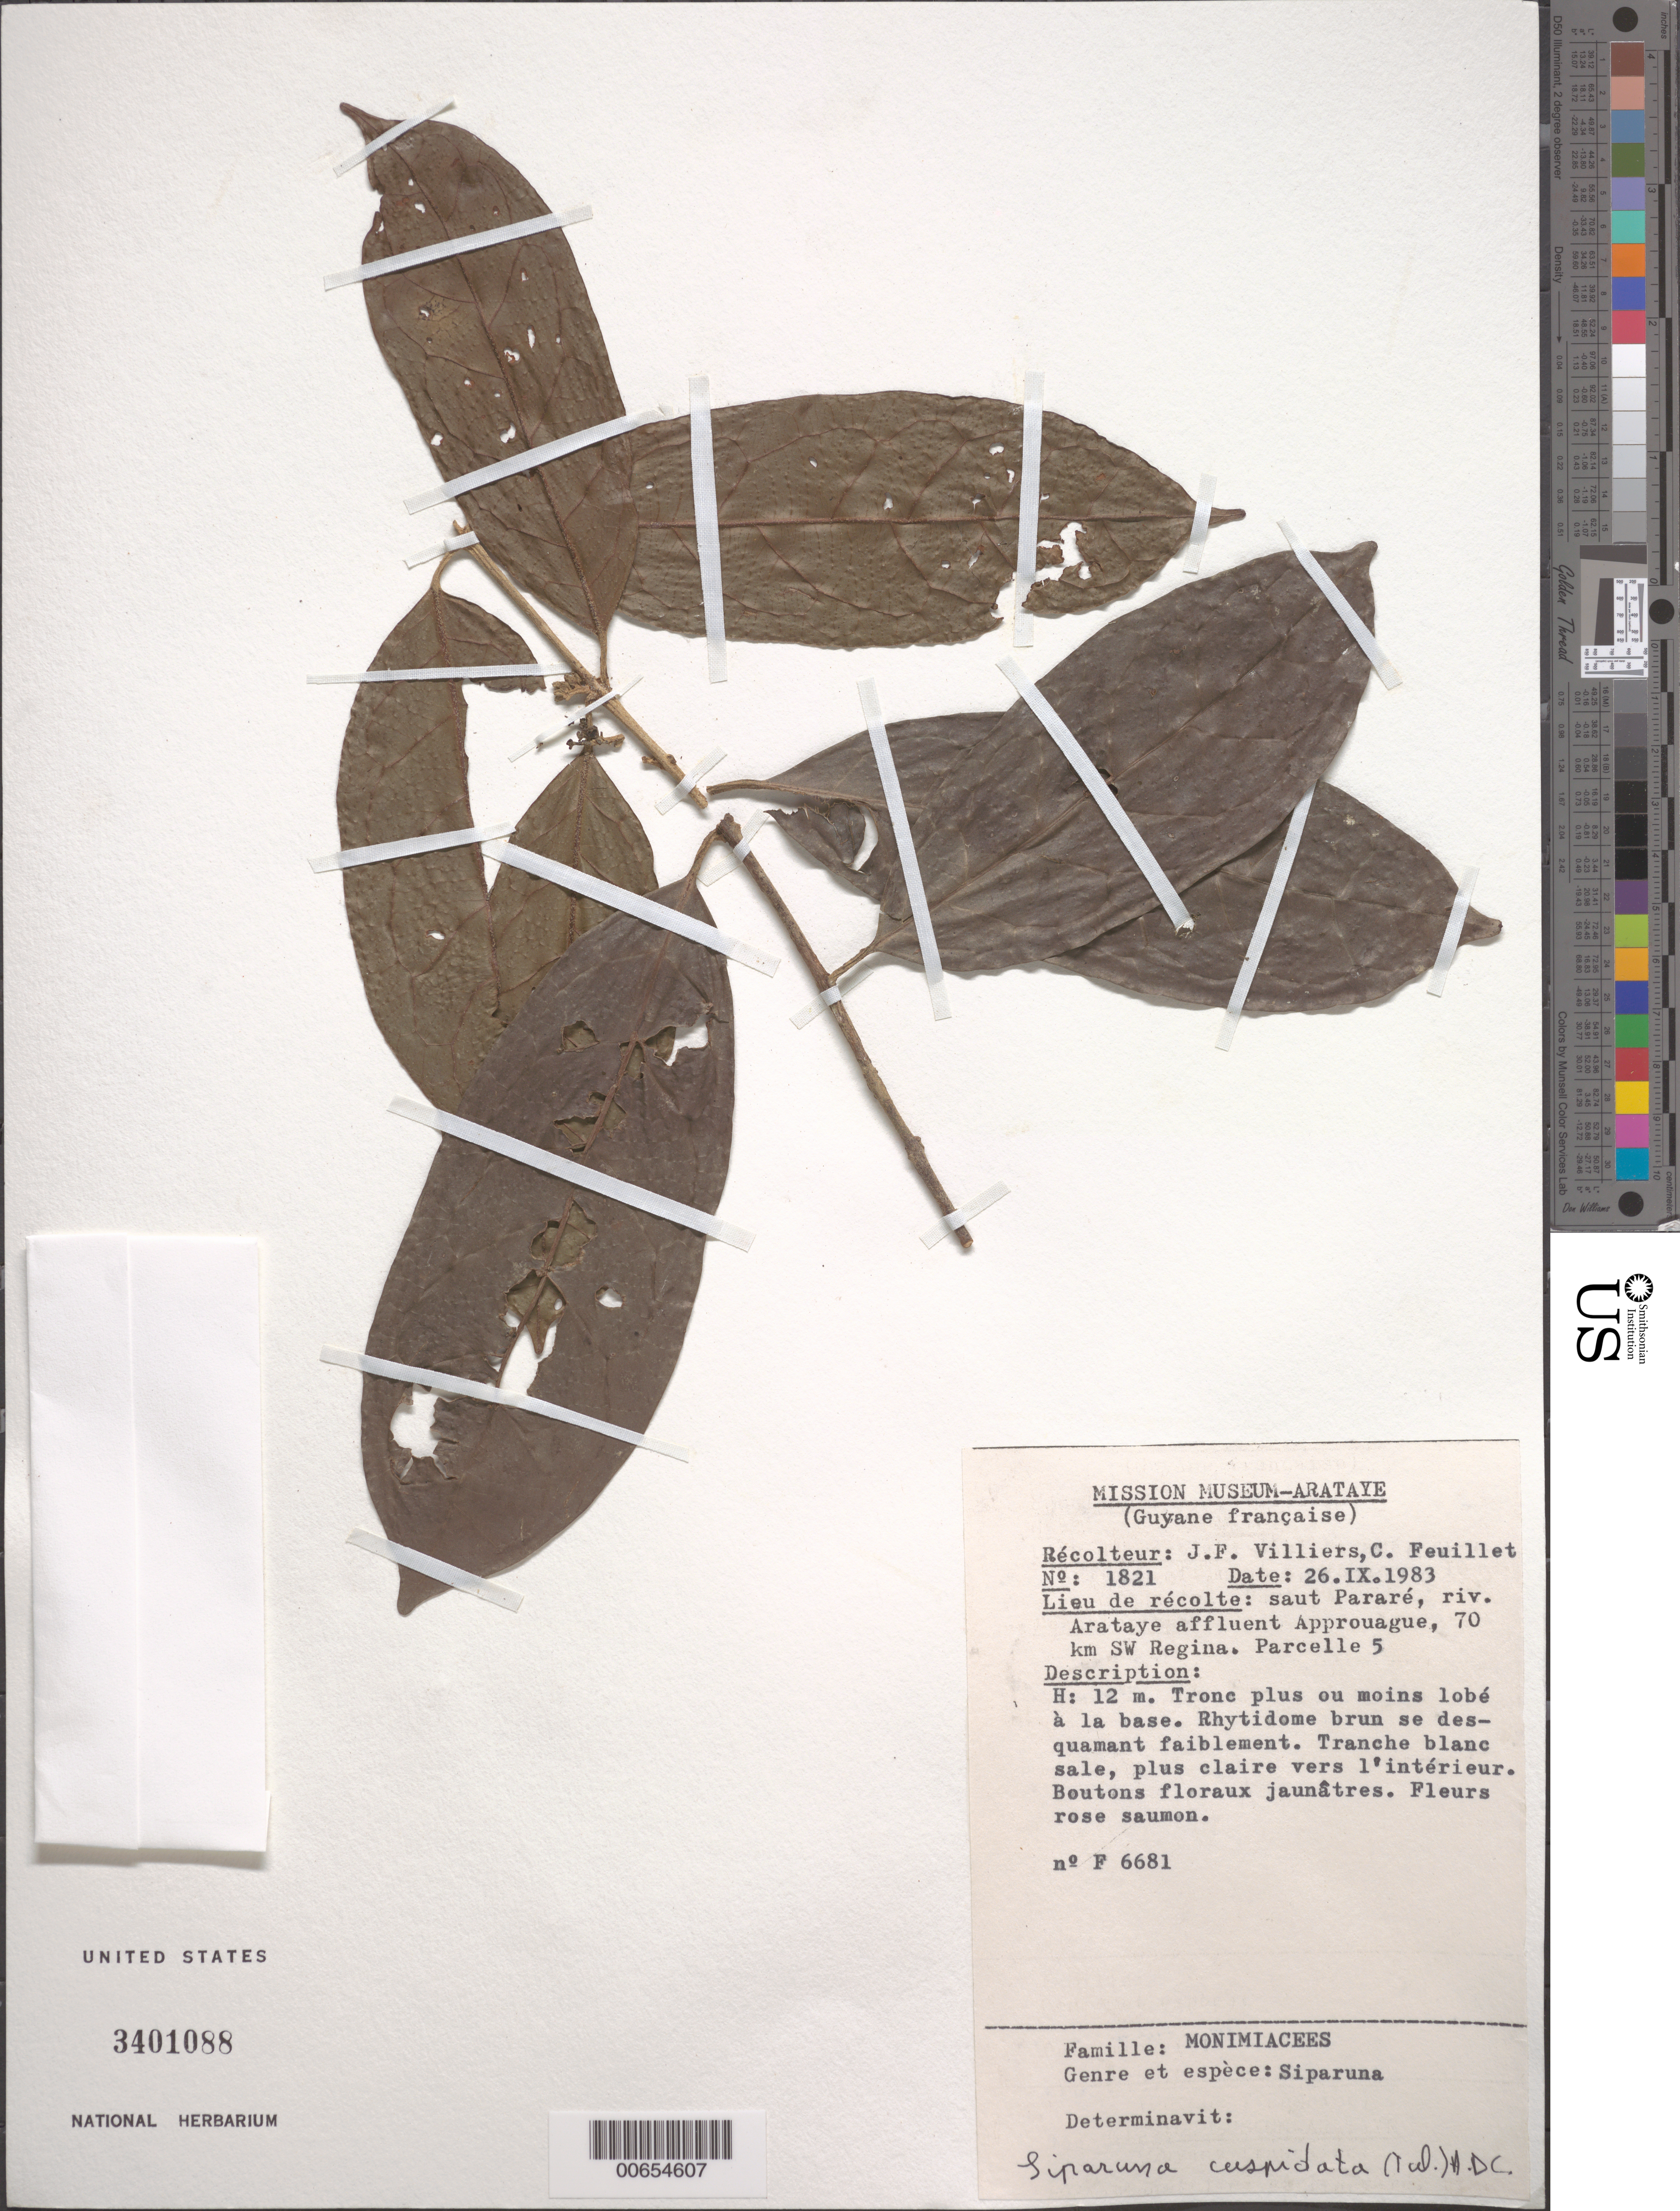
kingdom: Plantae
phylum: Tracheophyta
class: Magnoliopsida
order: Laurales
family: Siparunaceae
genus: Siparuna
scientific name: Siparuna cuspidata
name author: (Tul.) A. DC.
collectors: J. Villiers & C. Feuillet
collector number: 1821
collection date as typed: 26-Sep-83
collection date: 1983-09-26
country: French Guiana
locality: Saut Pararé, Arataye River- affluent of Approuague (River); 70 km southwest of Regina; Parcelle 5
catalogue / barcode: US 3401088